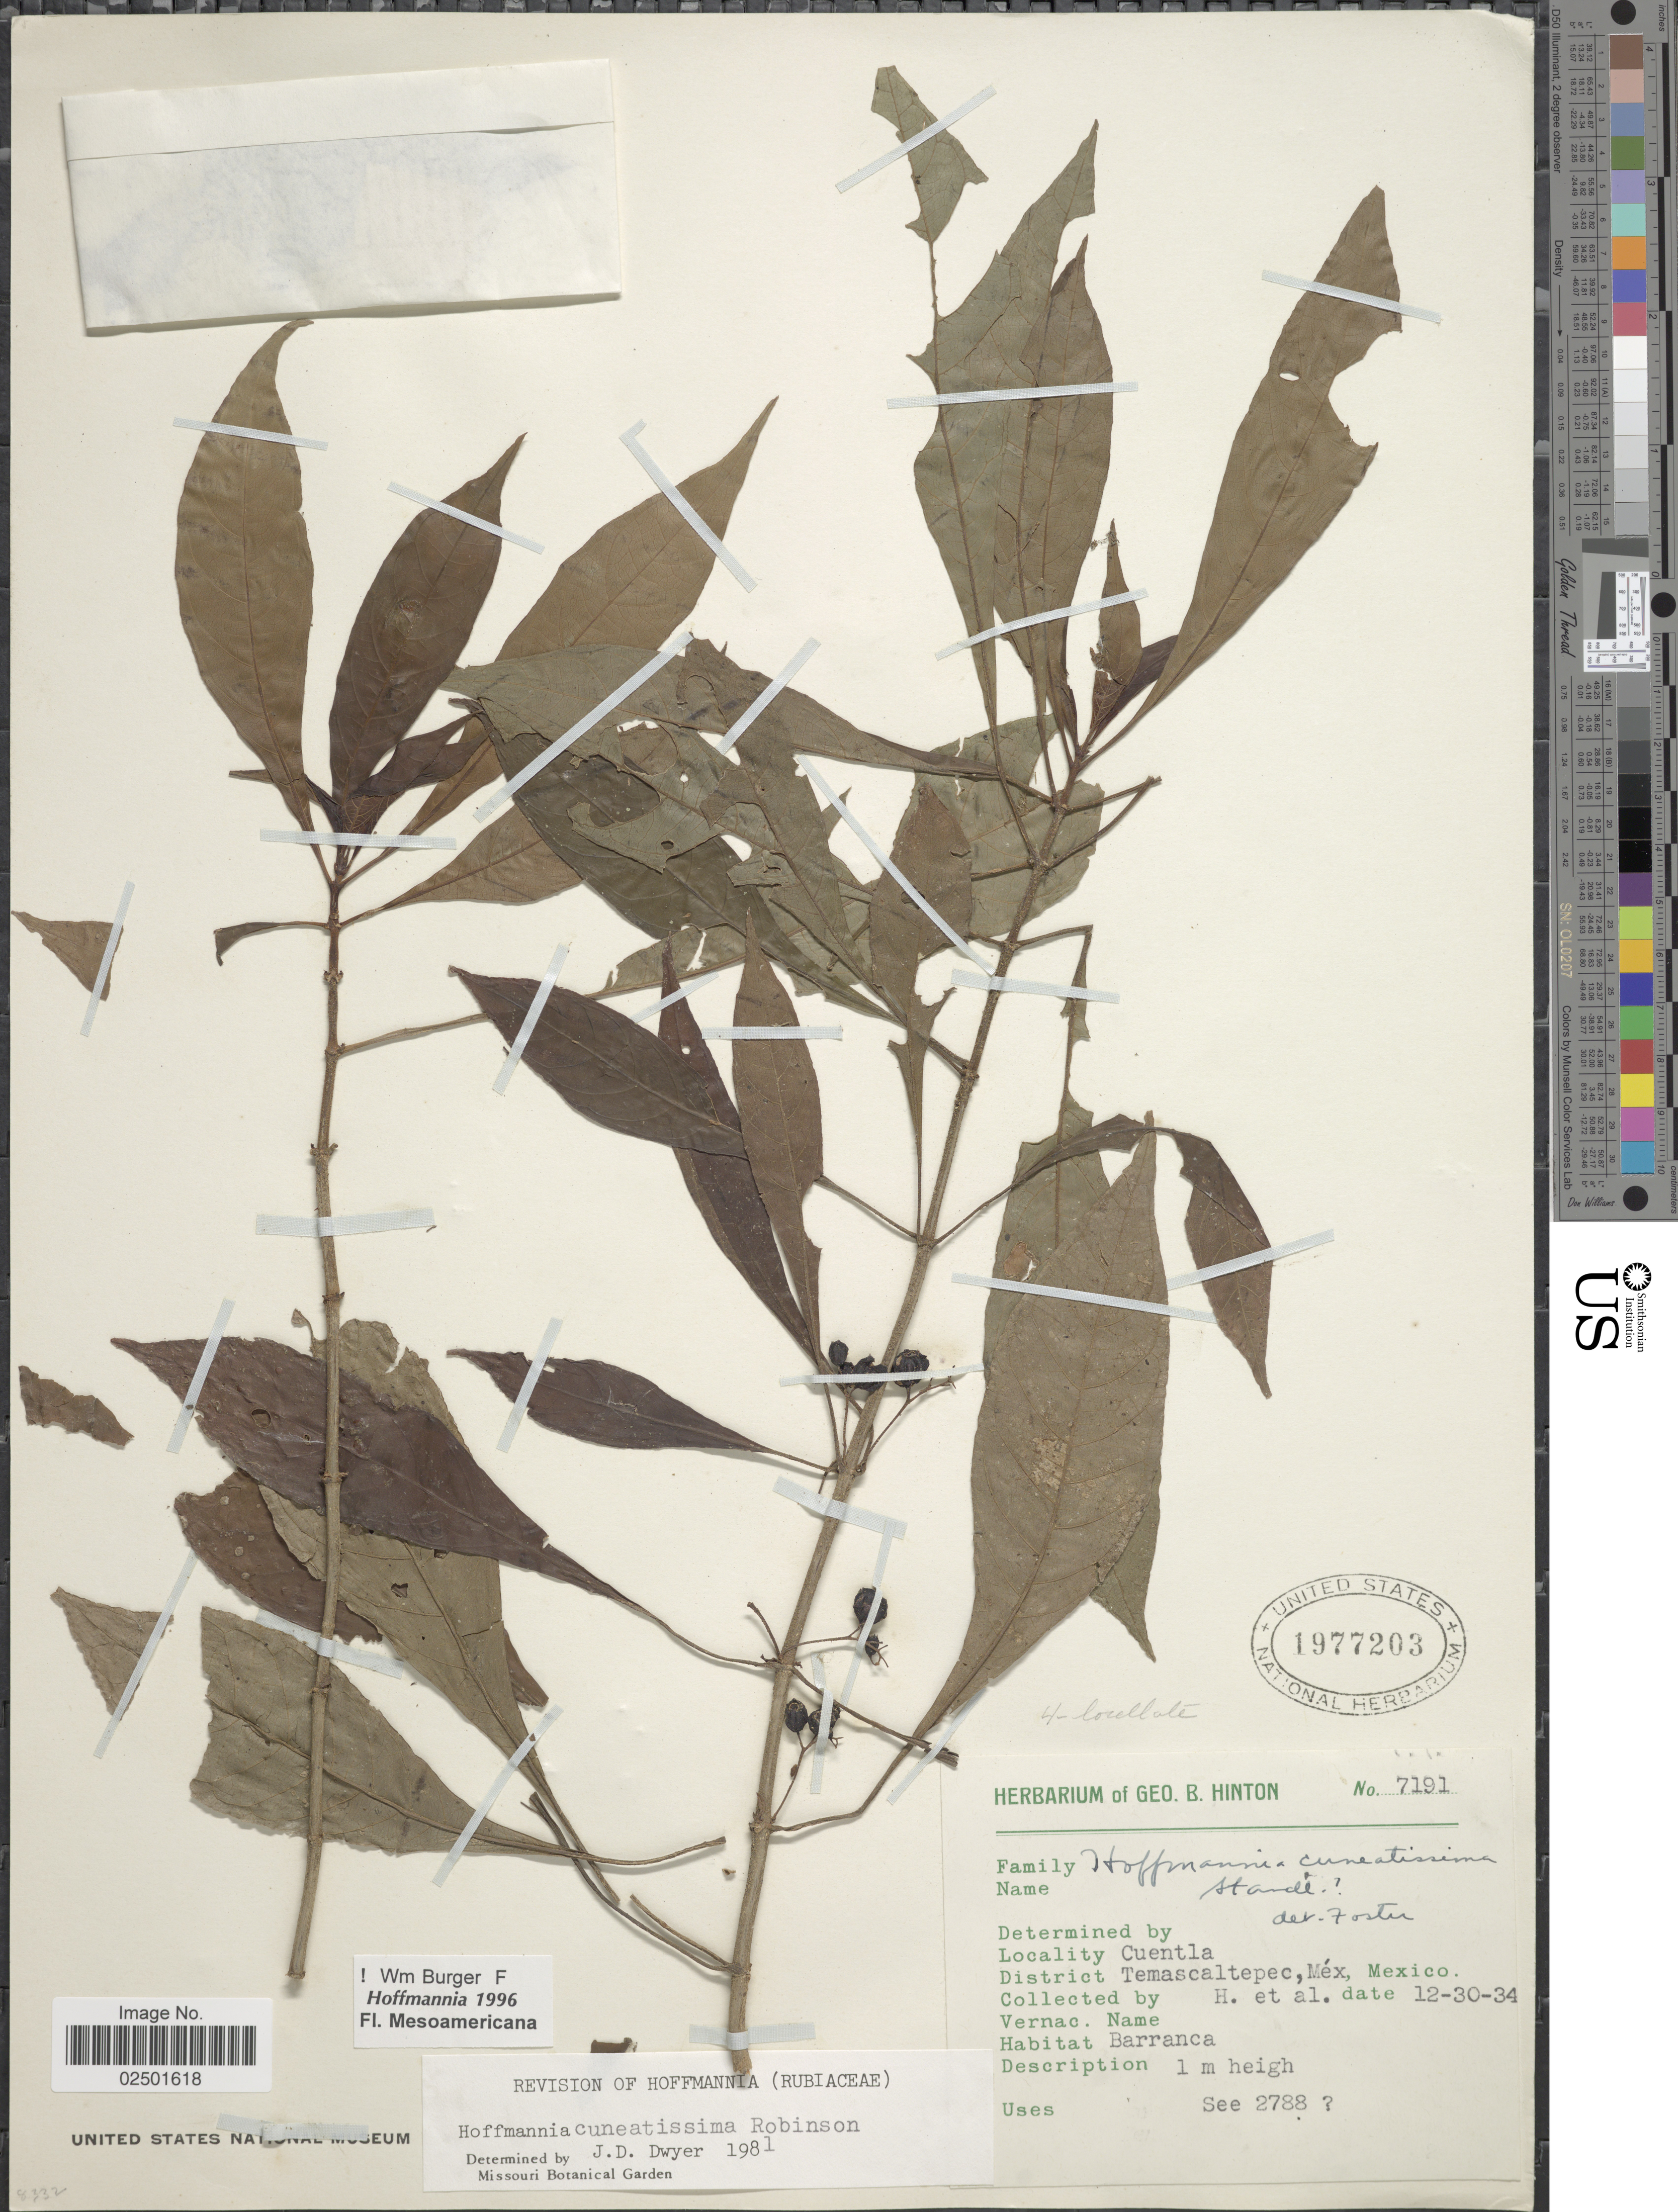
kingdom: Plantae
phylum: Tracheophyta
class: Magnoliopsida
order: Gentianales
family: Rubiaceae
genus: Hoffmannia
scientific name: Hoffmannia cuneatissima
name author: B.L. Rob.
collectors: G. B. Hinton & et al.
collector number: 7191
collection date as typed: Transcribed d/m/y: 30/12/34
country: Mexico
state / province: México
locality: Cuentla, District Temascaltepec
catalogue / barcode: US 1977203